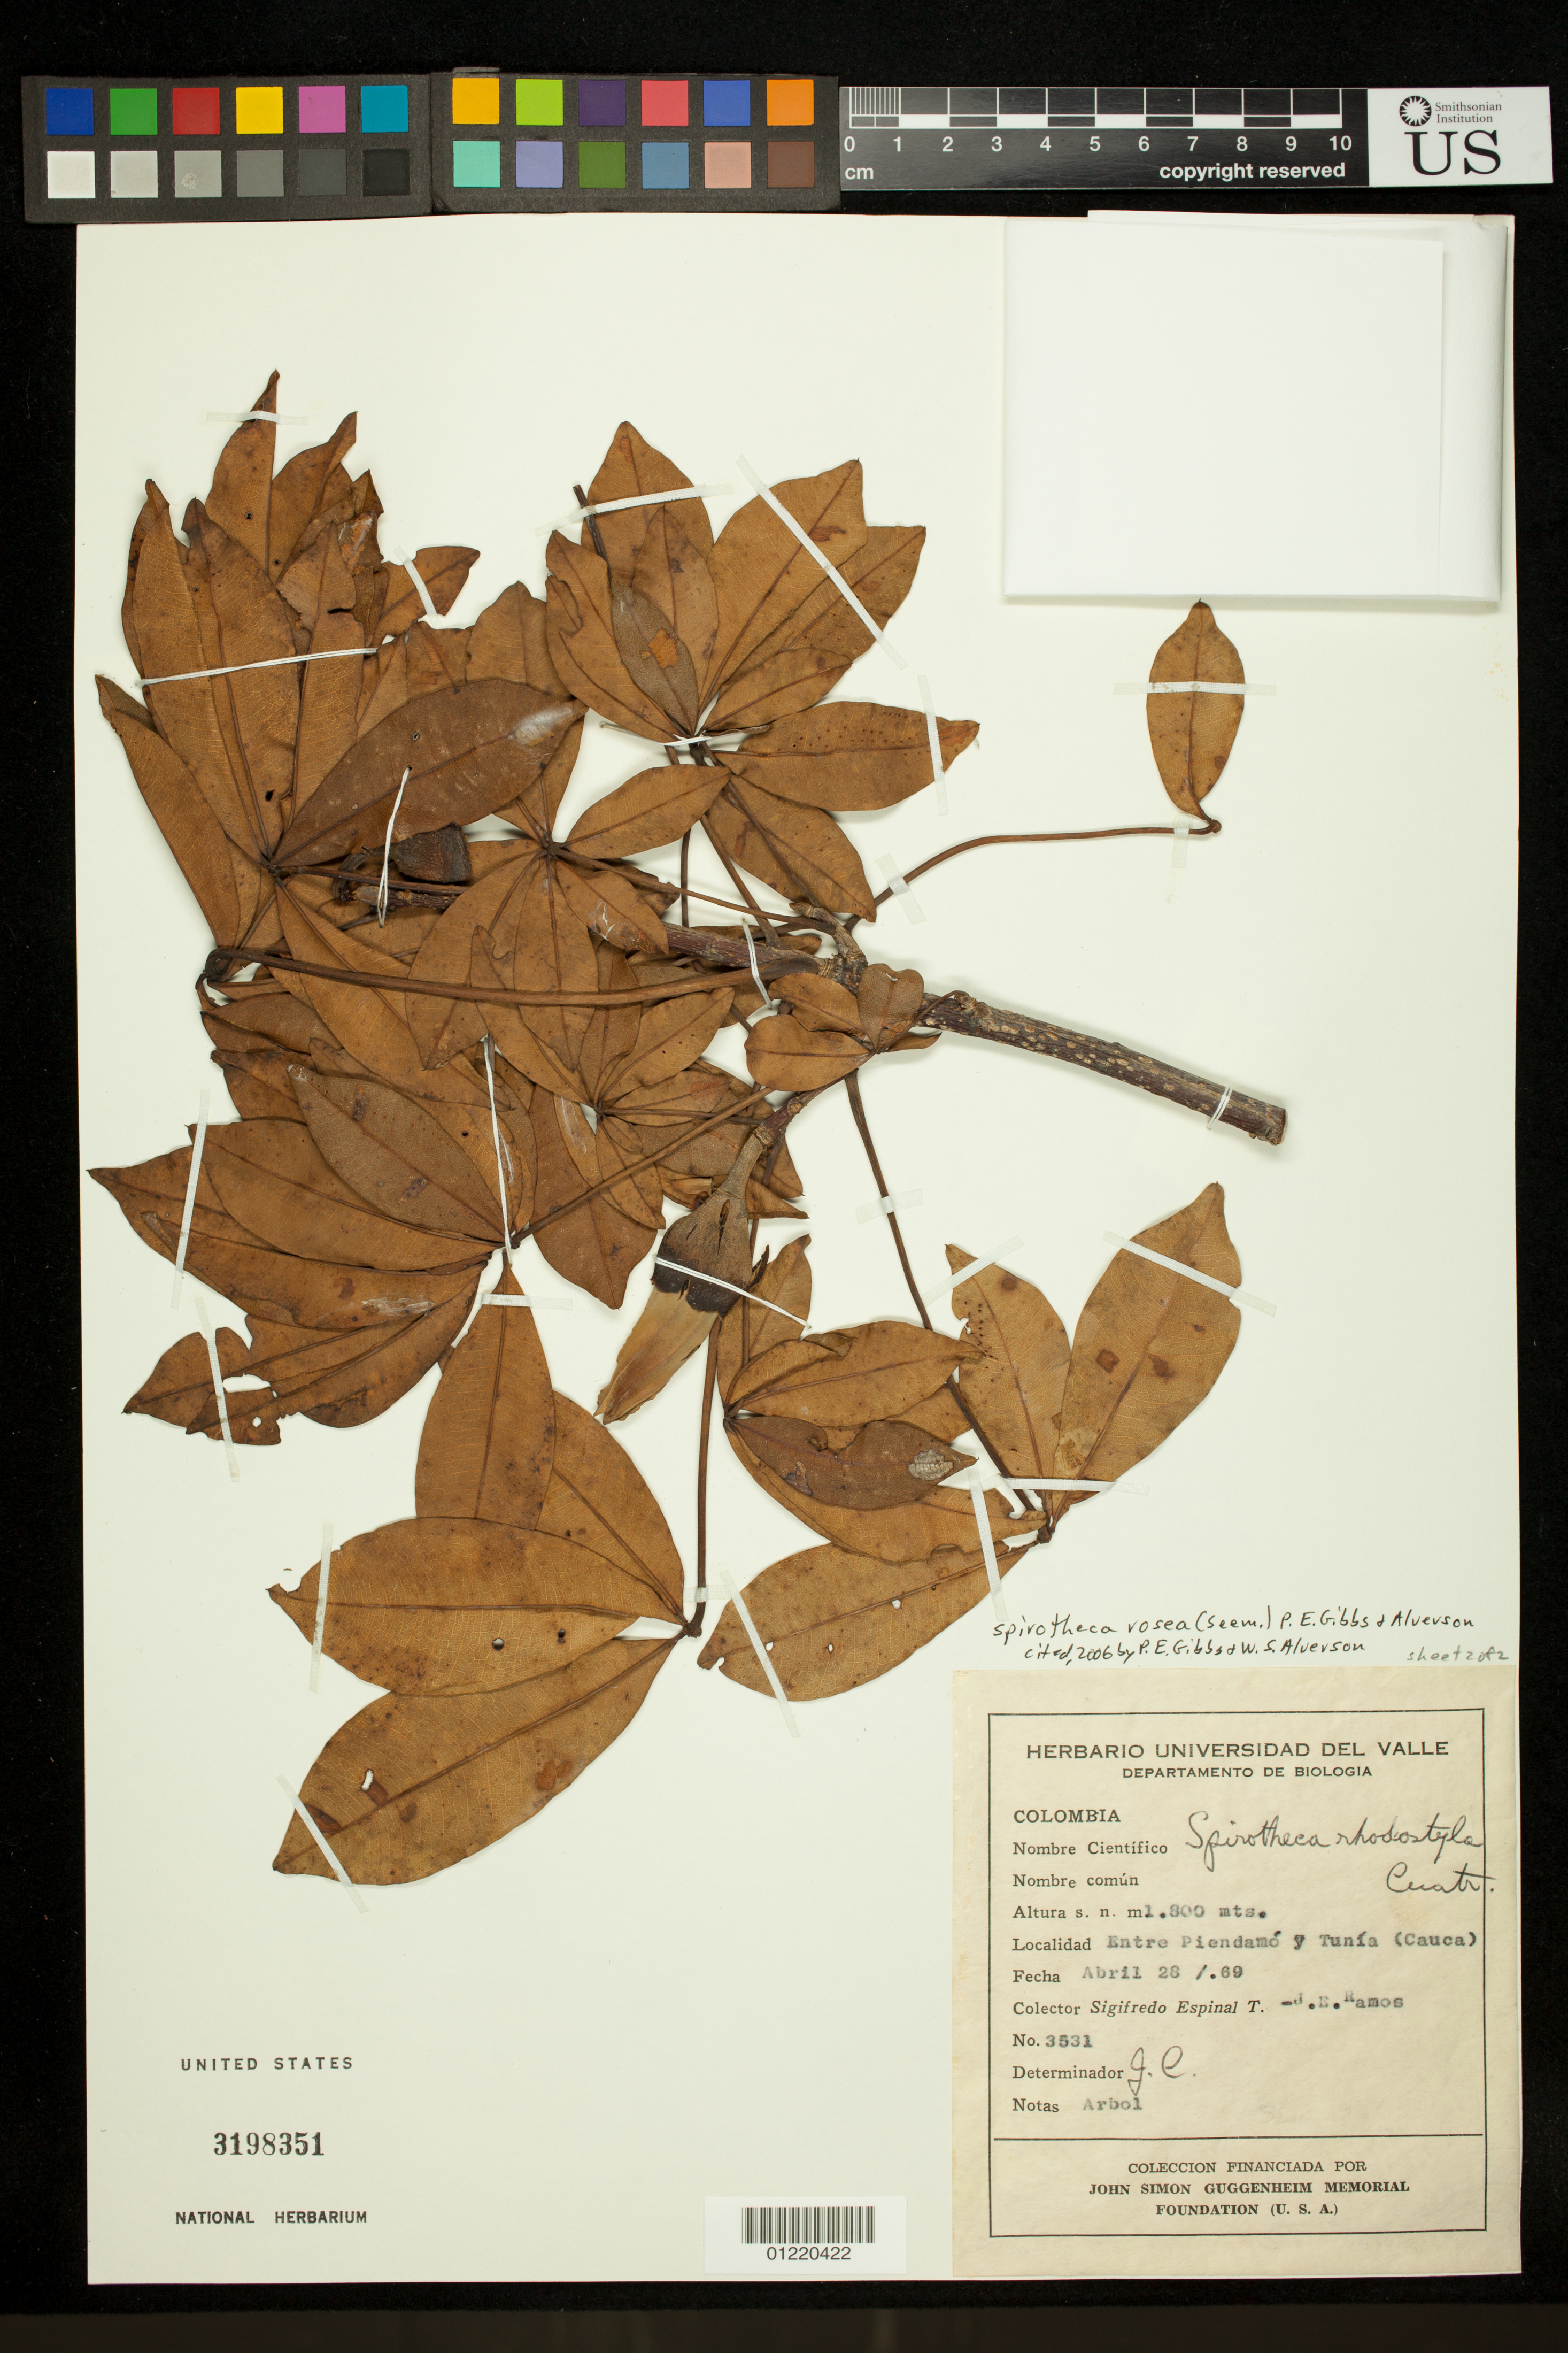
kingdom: Plantae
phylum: Tracheophyta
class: Magnoliopsida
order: Malvales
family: Malvaceae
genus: Spirotheca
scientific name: Spirotheca rosea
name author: (Cuatrec.) Gibbs & W.S. Alverson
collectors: L. S. Espinal & J. E. Ramos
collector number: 3531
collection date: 1969-04-28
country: Colombia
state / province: Cauca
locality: Entre Piendamo y Tunia (Cauca)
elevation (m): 1800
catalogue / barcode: US 3198351